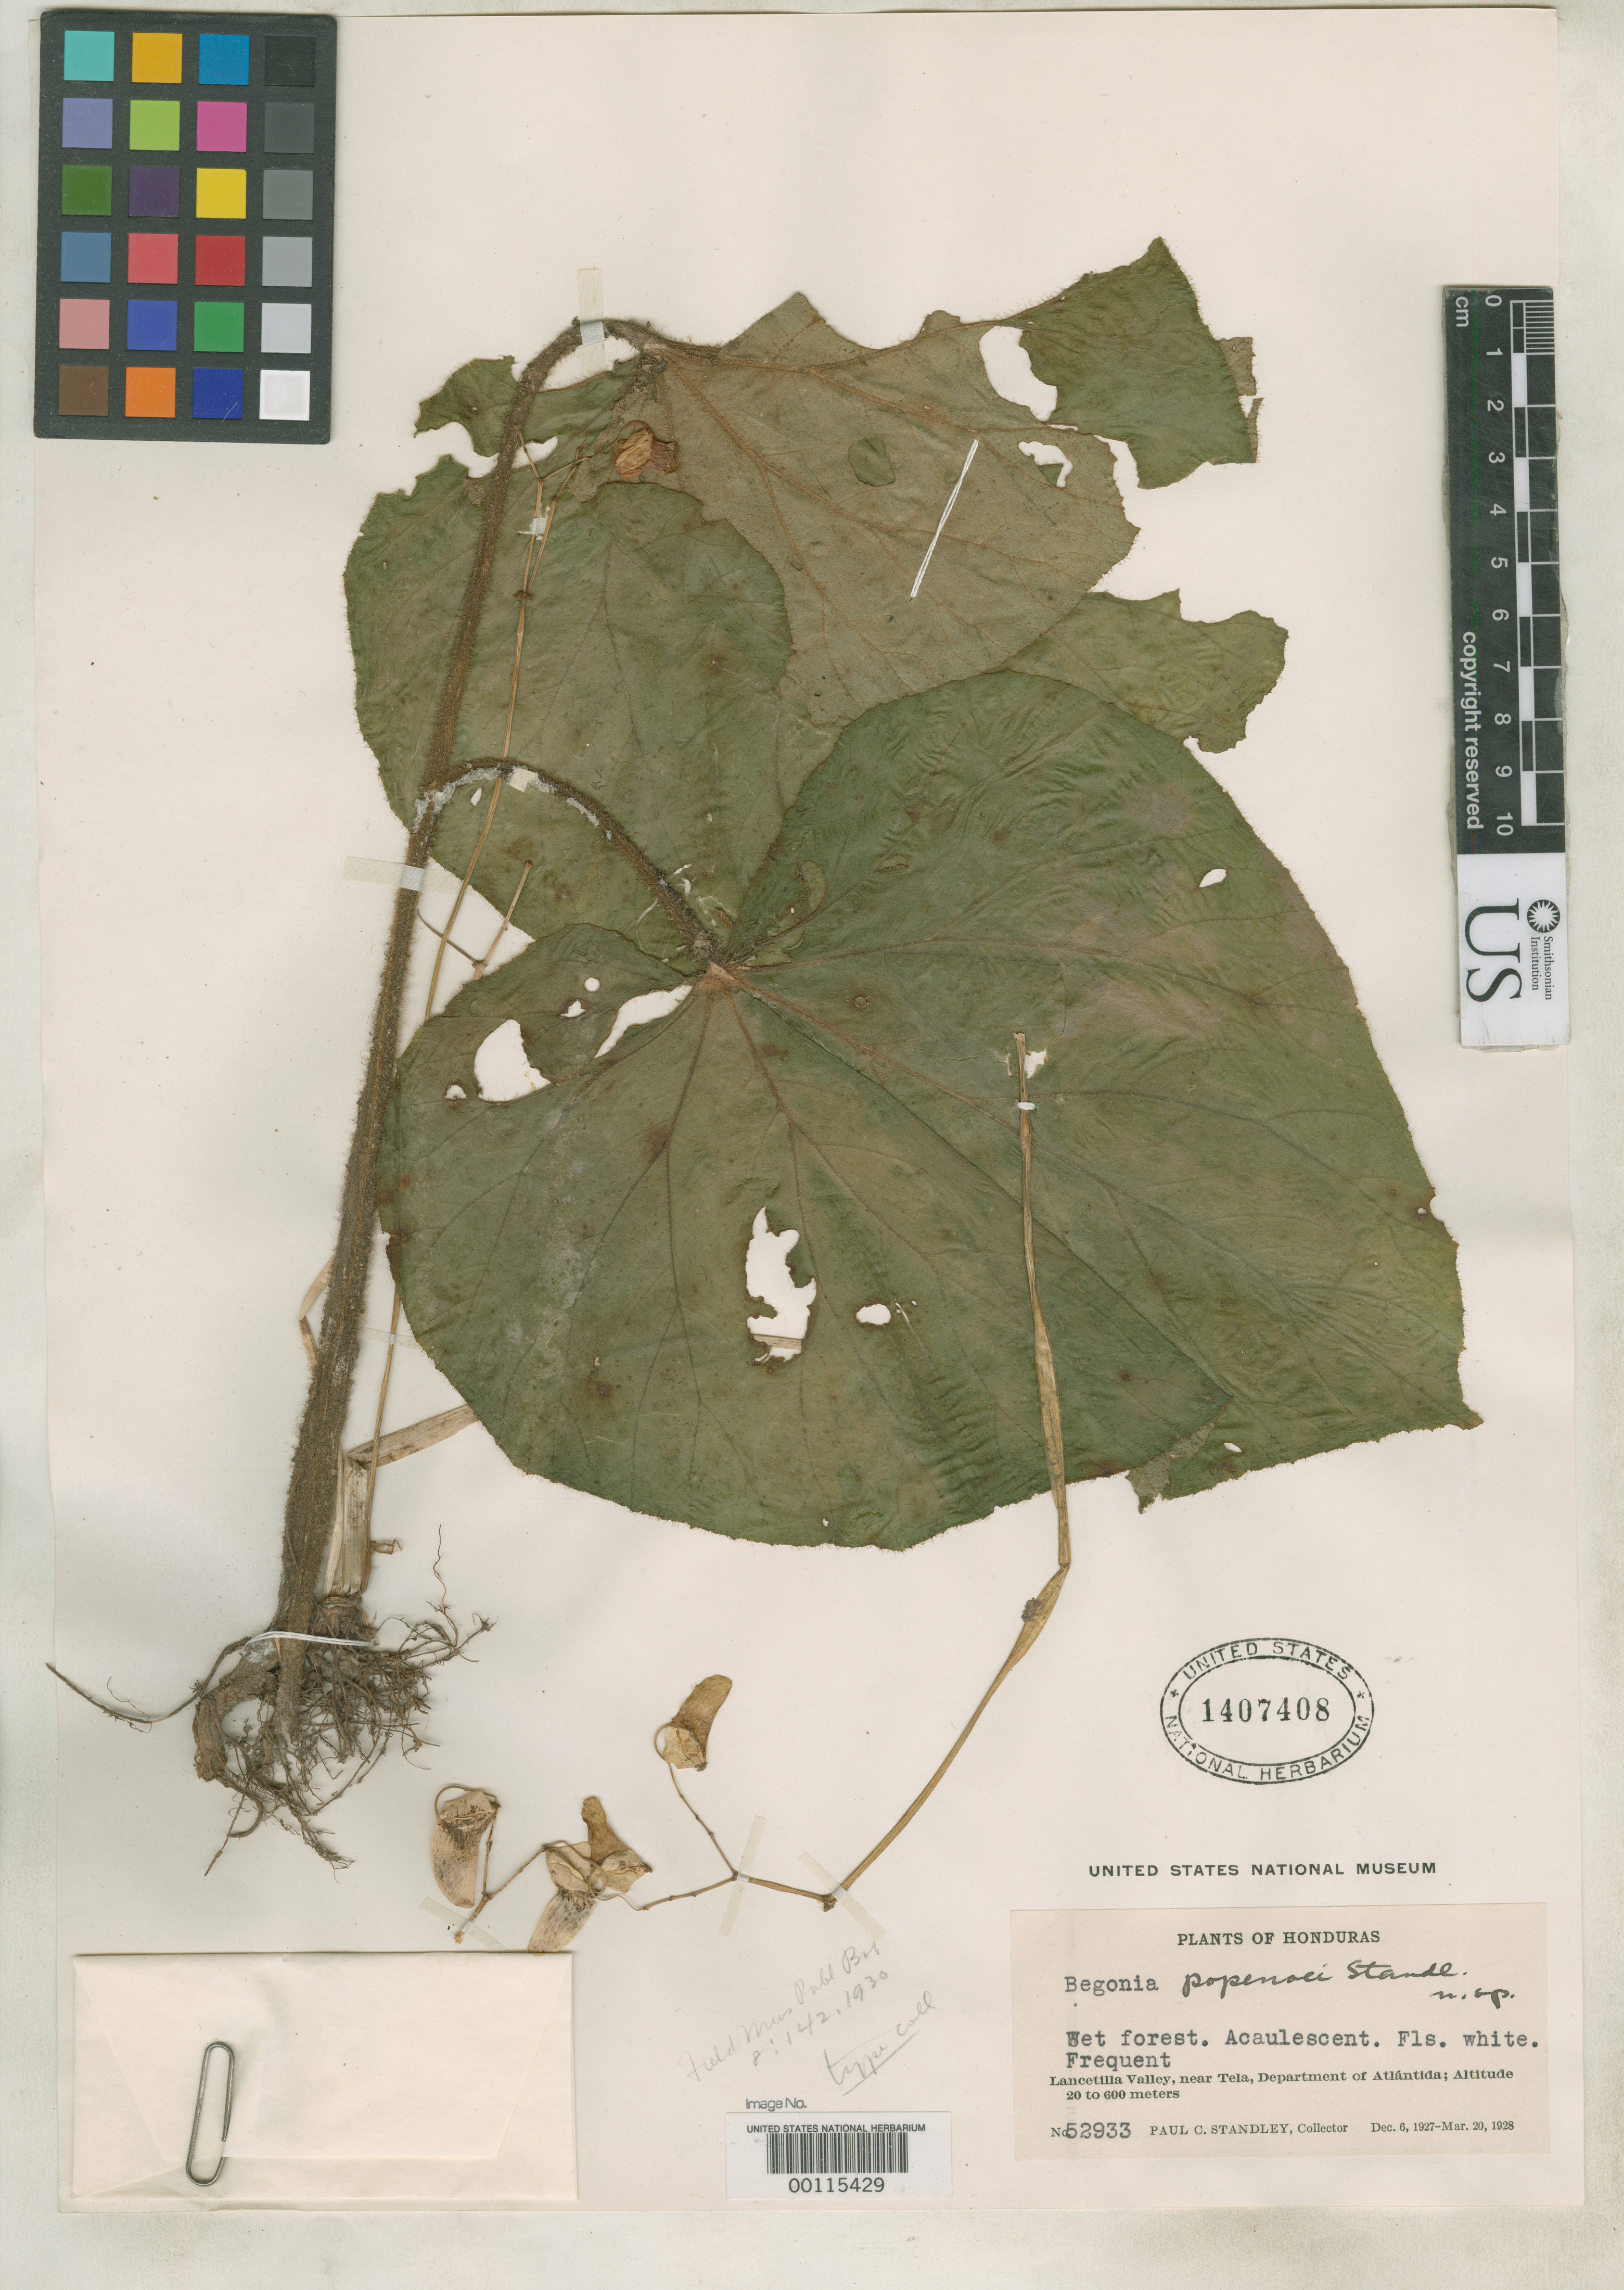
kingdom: Plantae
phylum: Tracheophyta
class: Magnoliopsida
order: Cucurbitales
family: Begoniaceae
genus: Begonia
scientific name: Begonia popenoei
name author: Standl.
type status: Isotype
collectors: P. C. Standley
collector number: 52933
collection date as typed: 06 Dec 1928 to 20 Mar 1928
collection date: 1928-03-20/1928-12-06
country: Honduras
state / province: Atlántida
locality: Lancetilla Valley, near Teja.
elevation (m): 20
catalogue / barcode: US 1407408